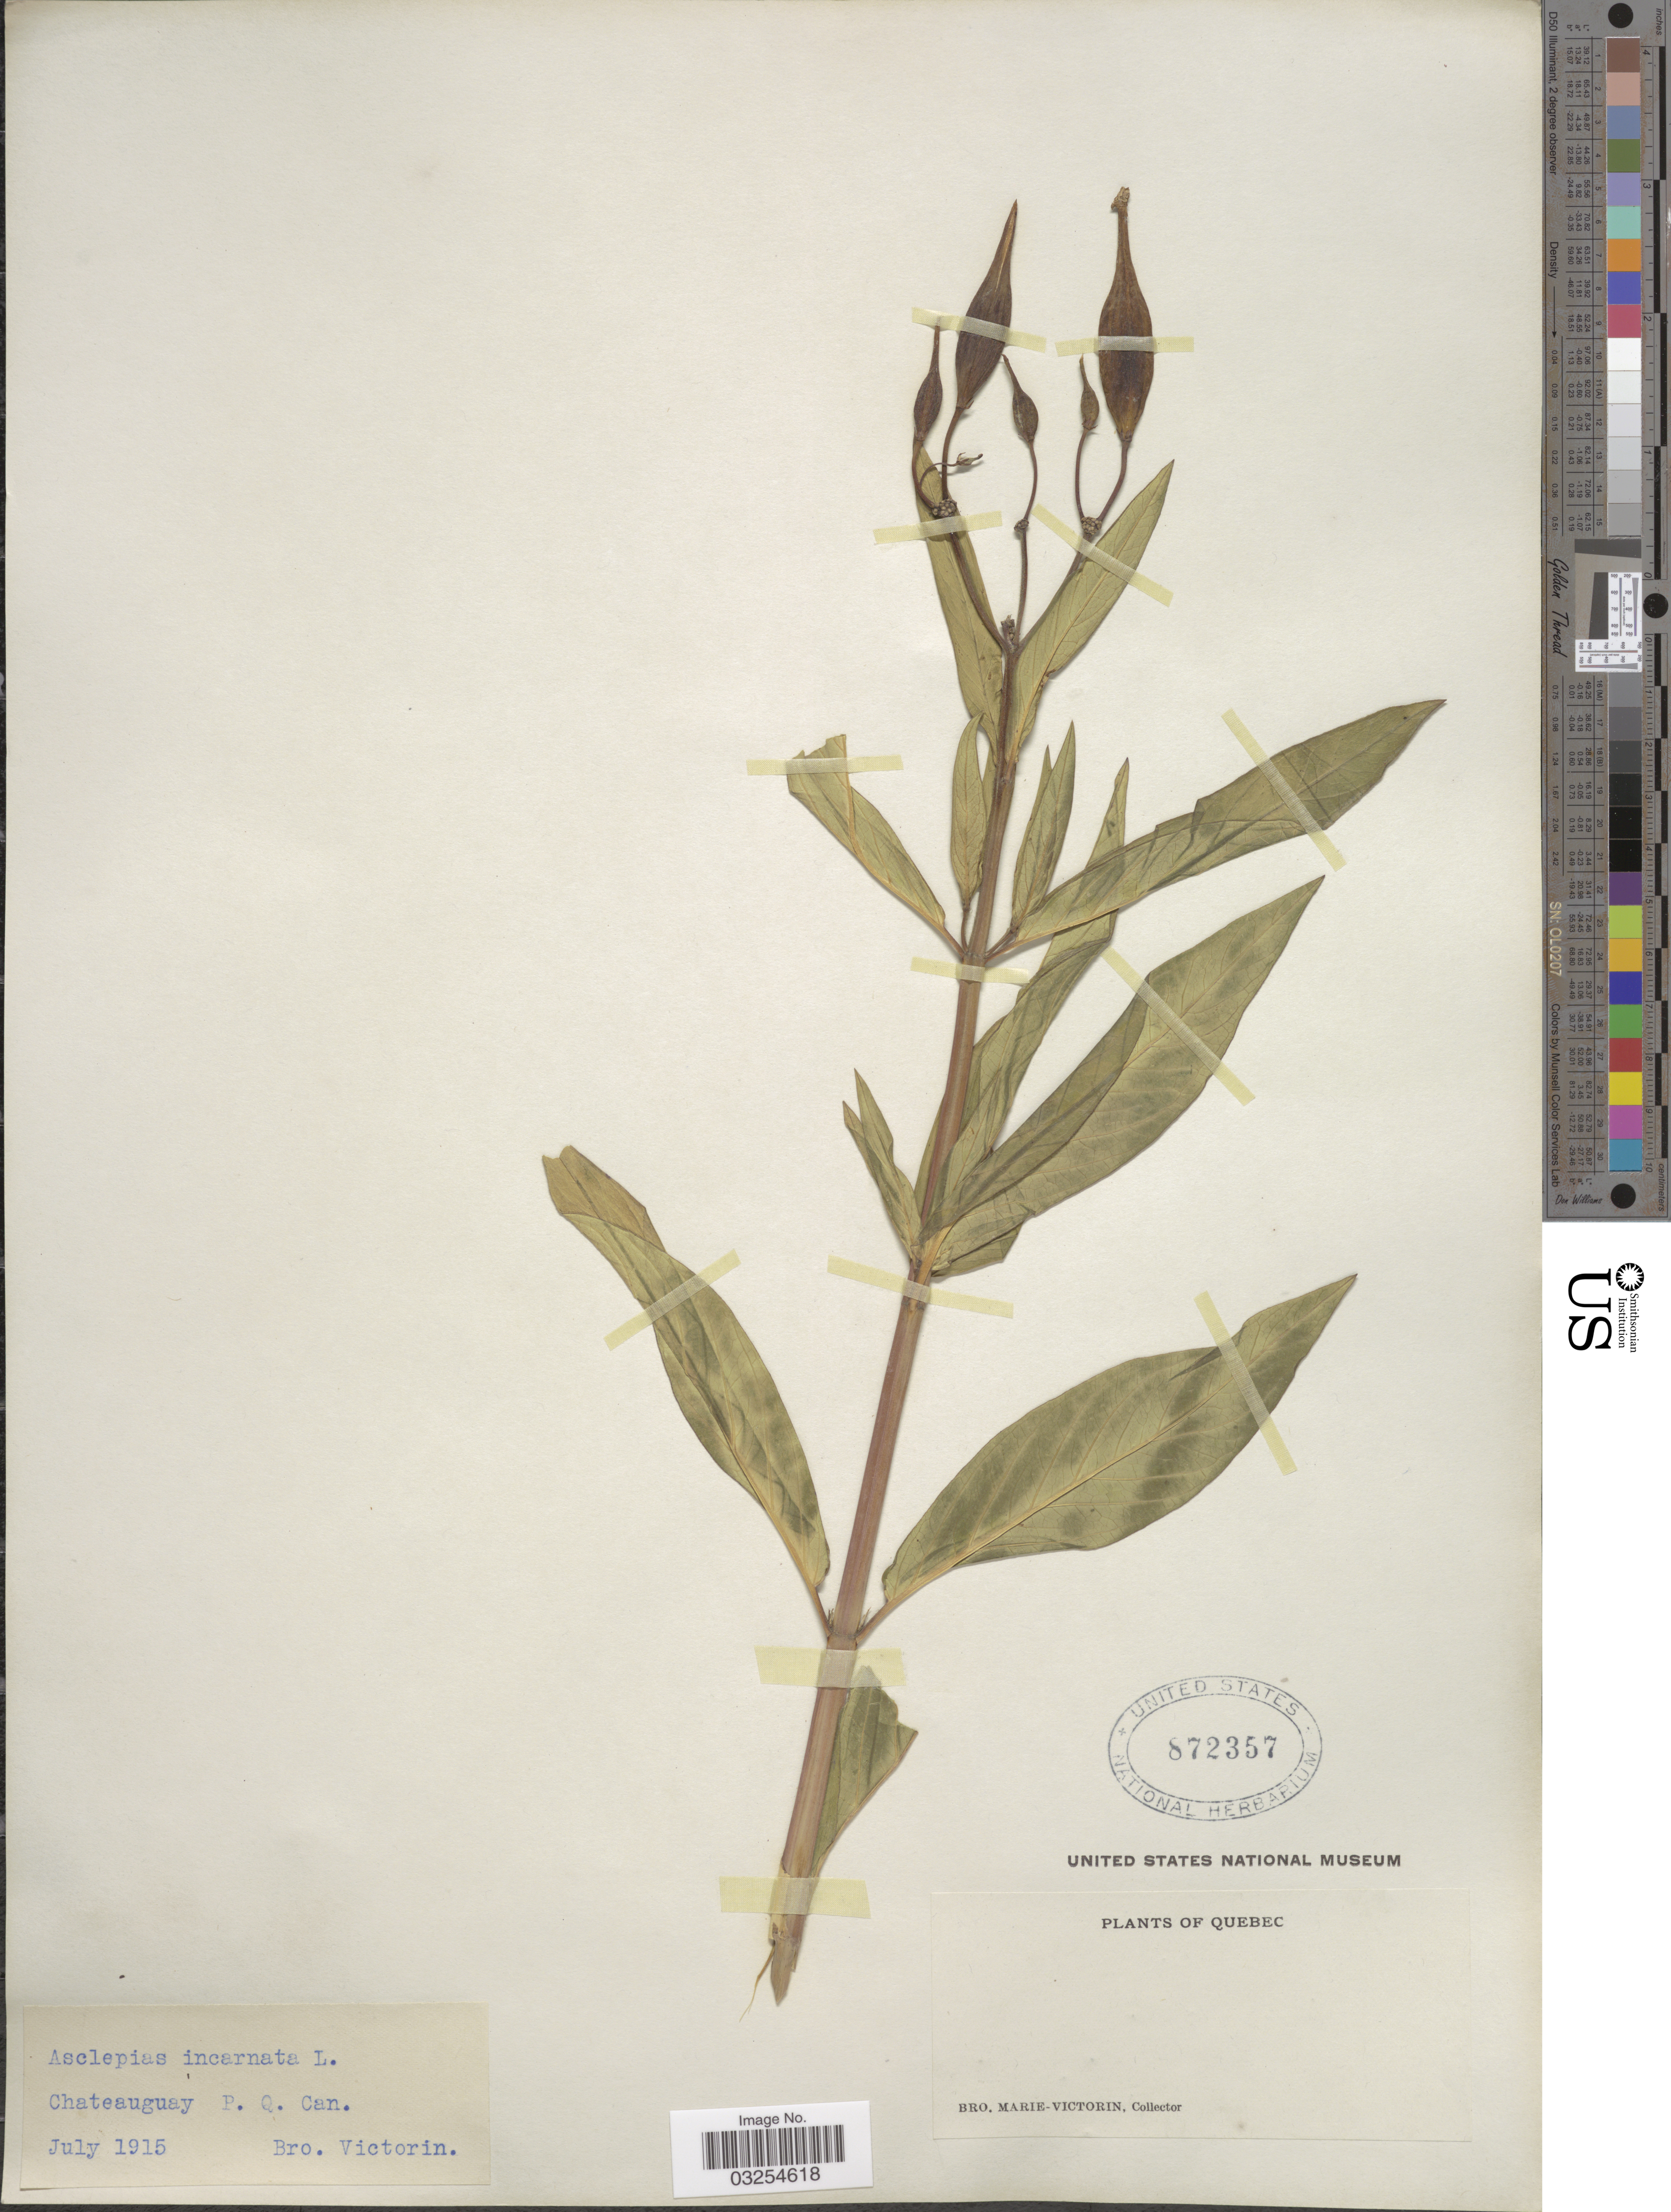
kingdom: Plantae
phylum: Tracheophyta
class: Magnoliopsida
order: Gentianales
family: Apocynaceae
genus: Asclepias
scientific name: Asclepias incarnata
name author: L.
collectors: Fr. Marie-Victorin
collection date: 1915-07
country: Canada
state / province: Quebec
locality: Chateauguay P. Q. Can.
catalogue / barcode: US 872357